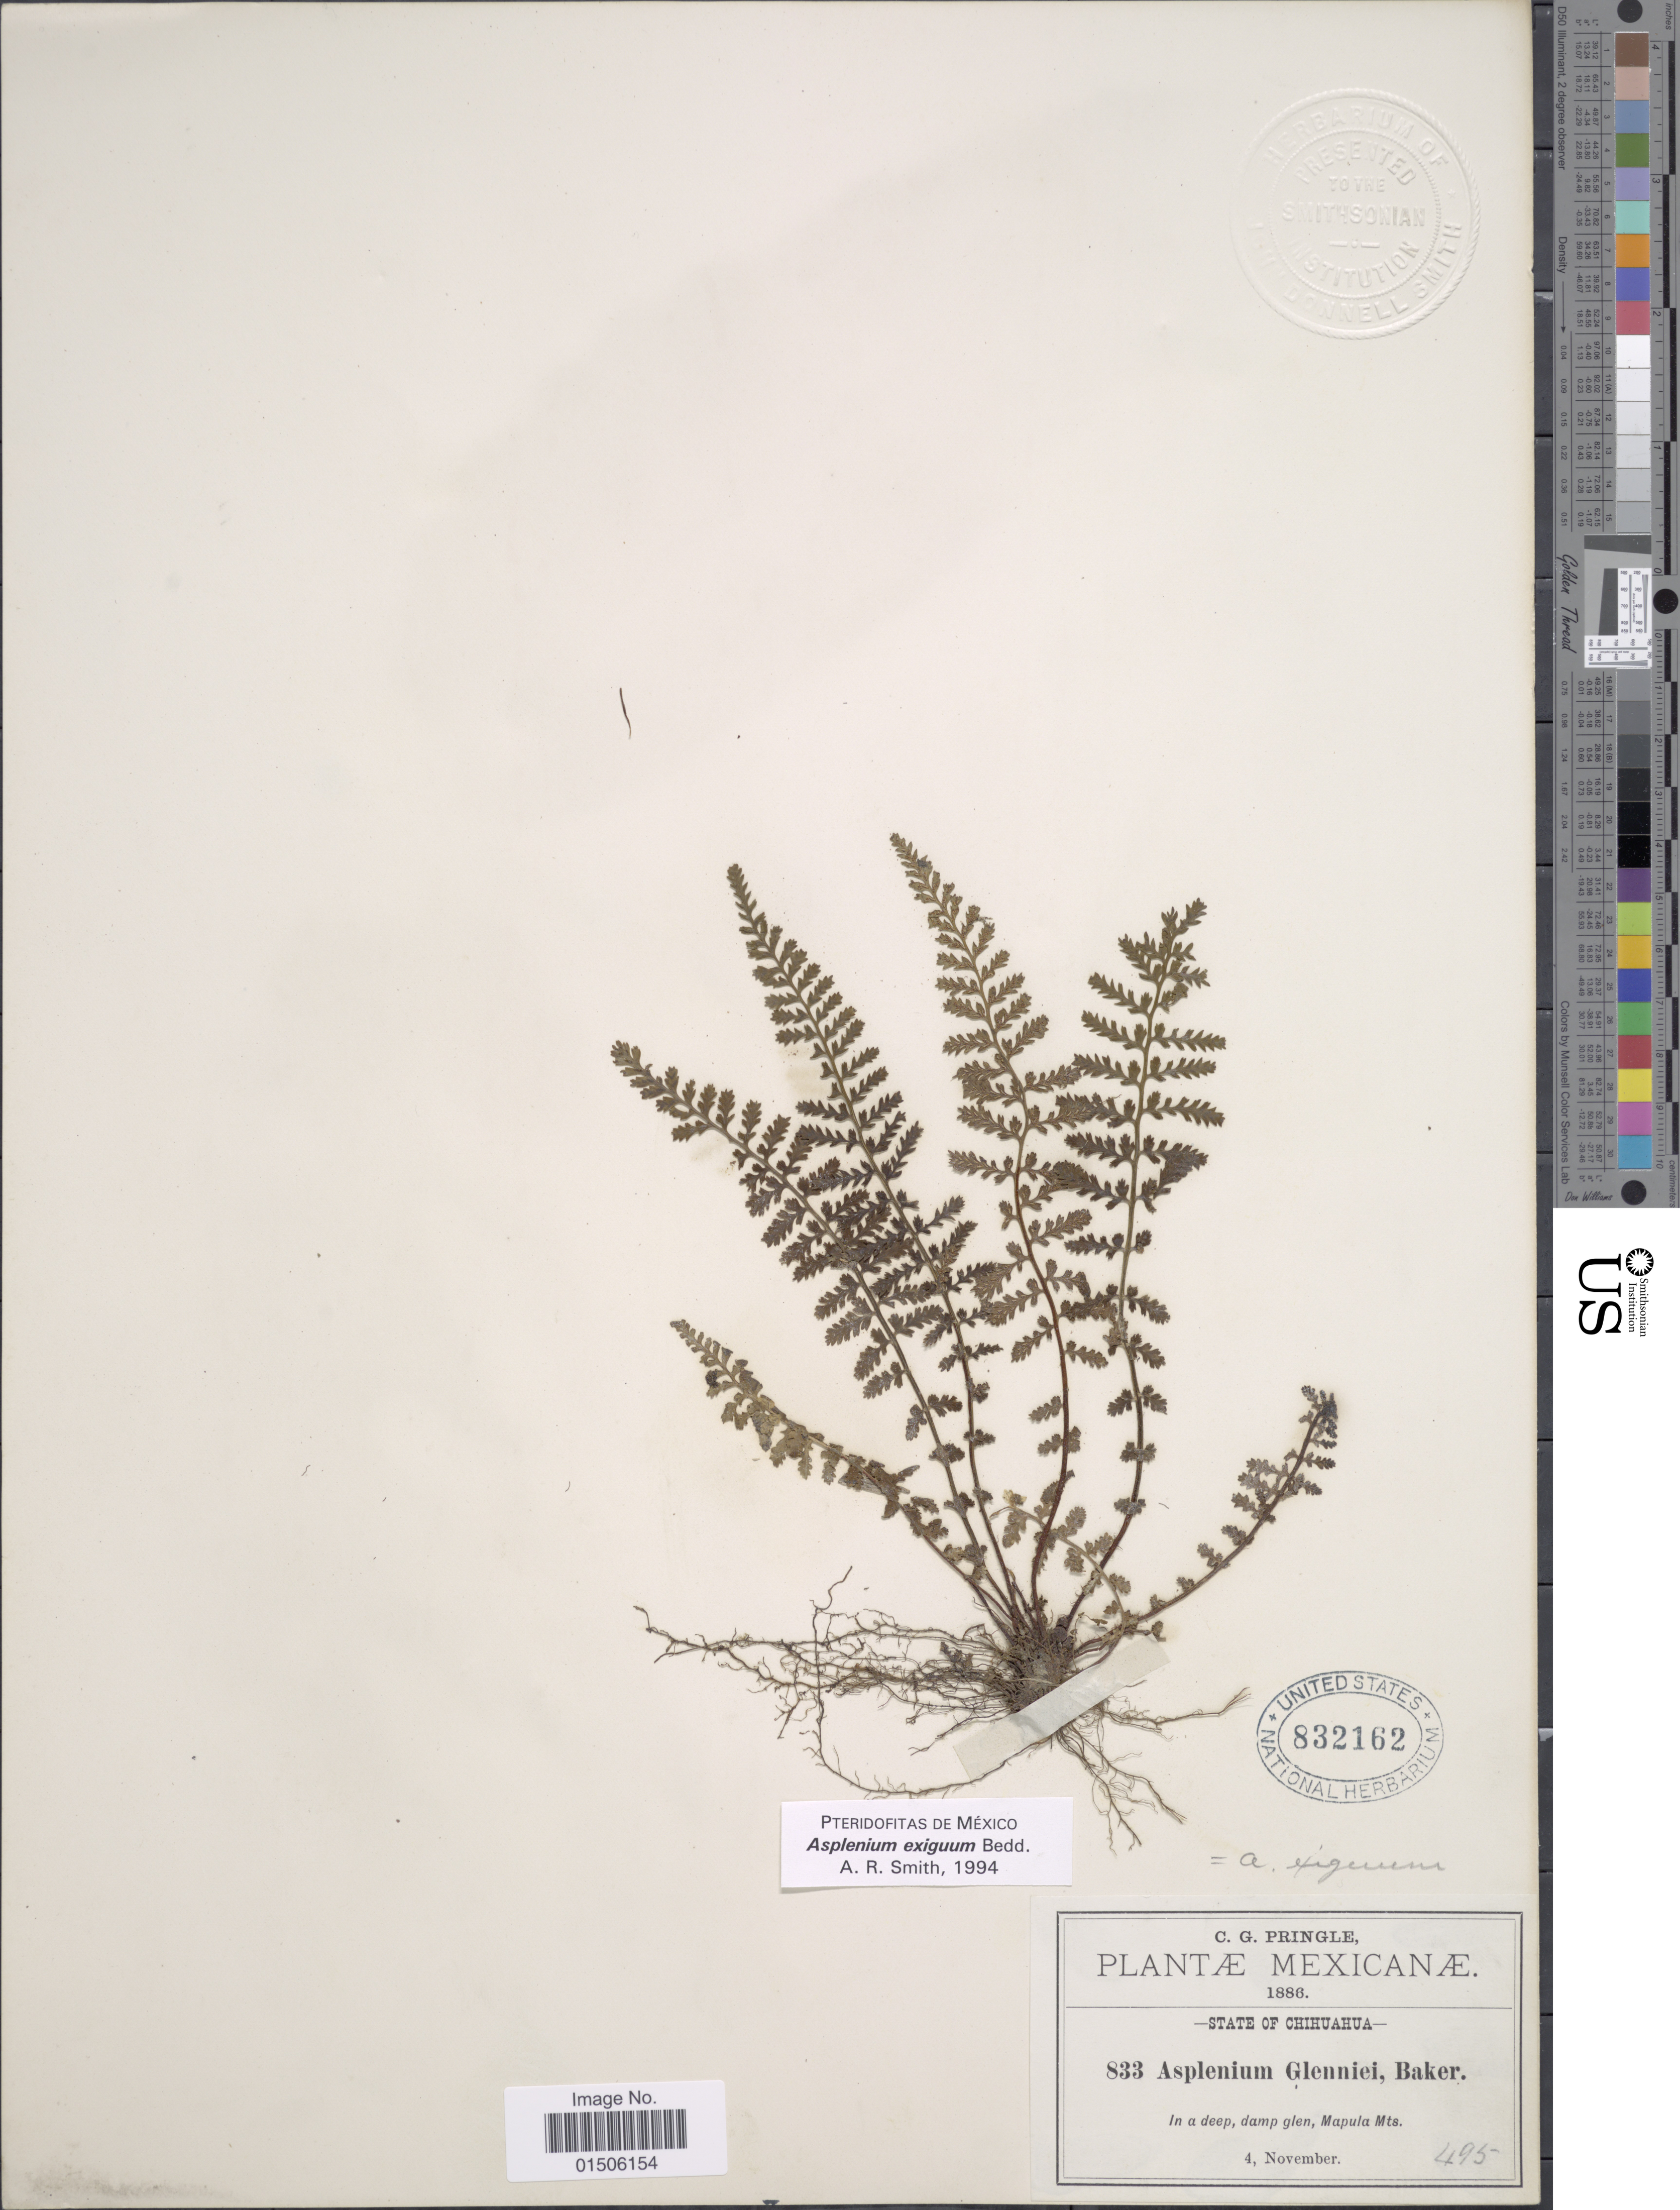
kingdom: Plantae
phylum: Tracheophyta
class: Polypodiopsida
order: Polypodiales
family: Aspleniaceae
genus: Asplenium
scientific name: Asplenium exiguum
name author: Bedd.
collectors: C. G. Pringle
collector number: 833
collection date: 1886-11-04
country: Mexico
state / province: Chihuahua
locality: In a deep, swamp glen, Mapula Mts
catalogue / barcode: US 832162